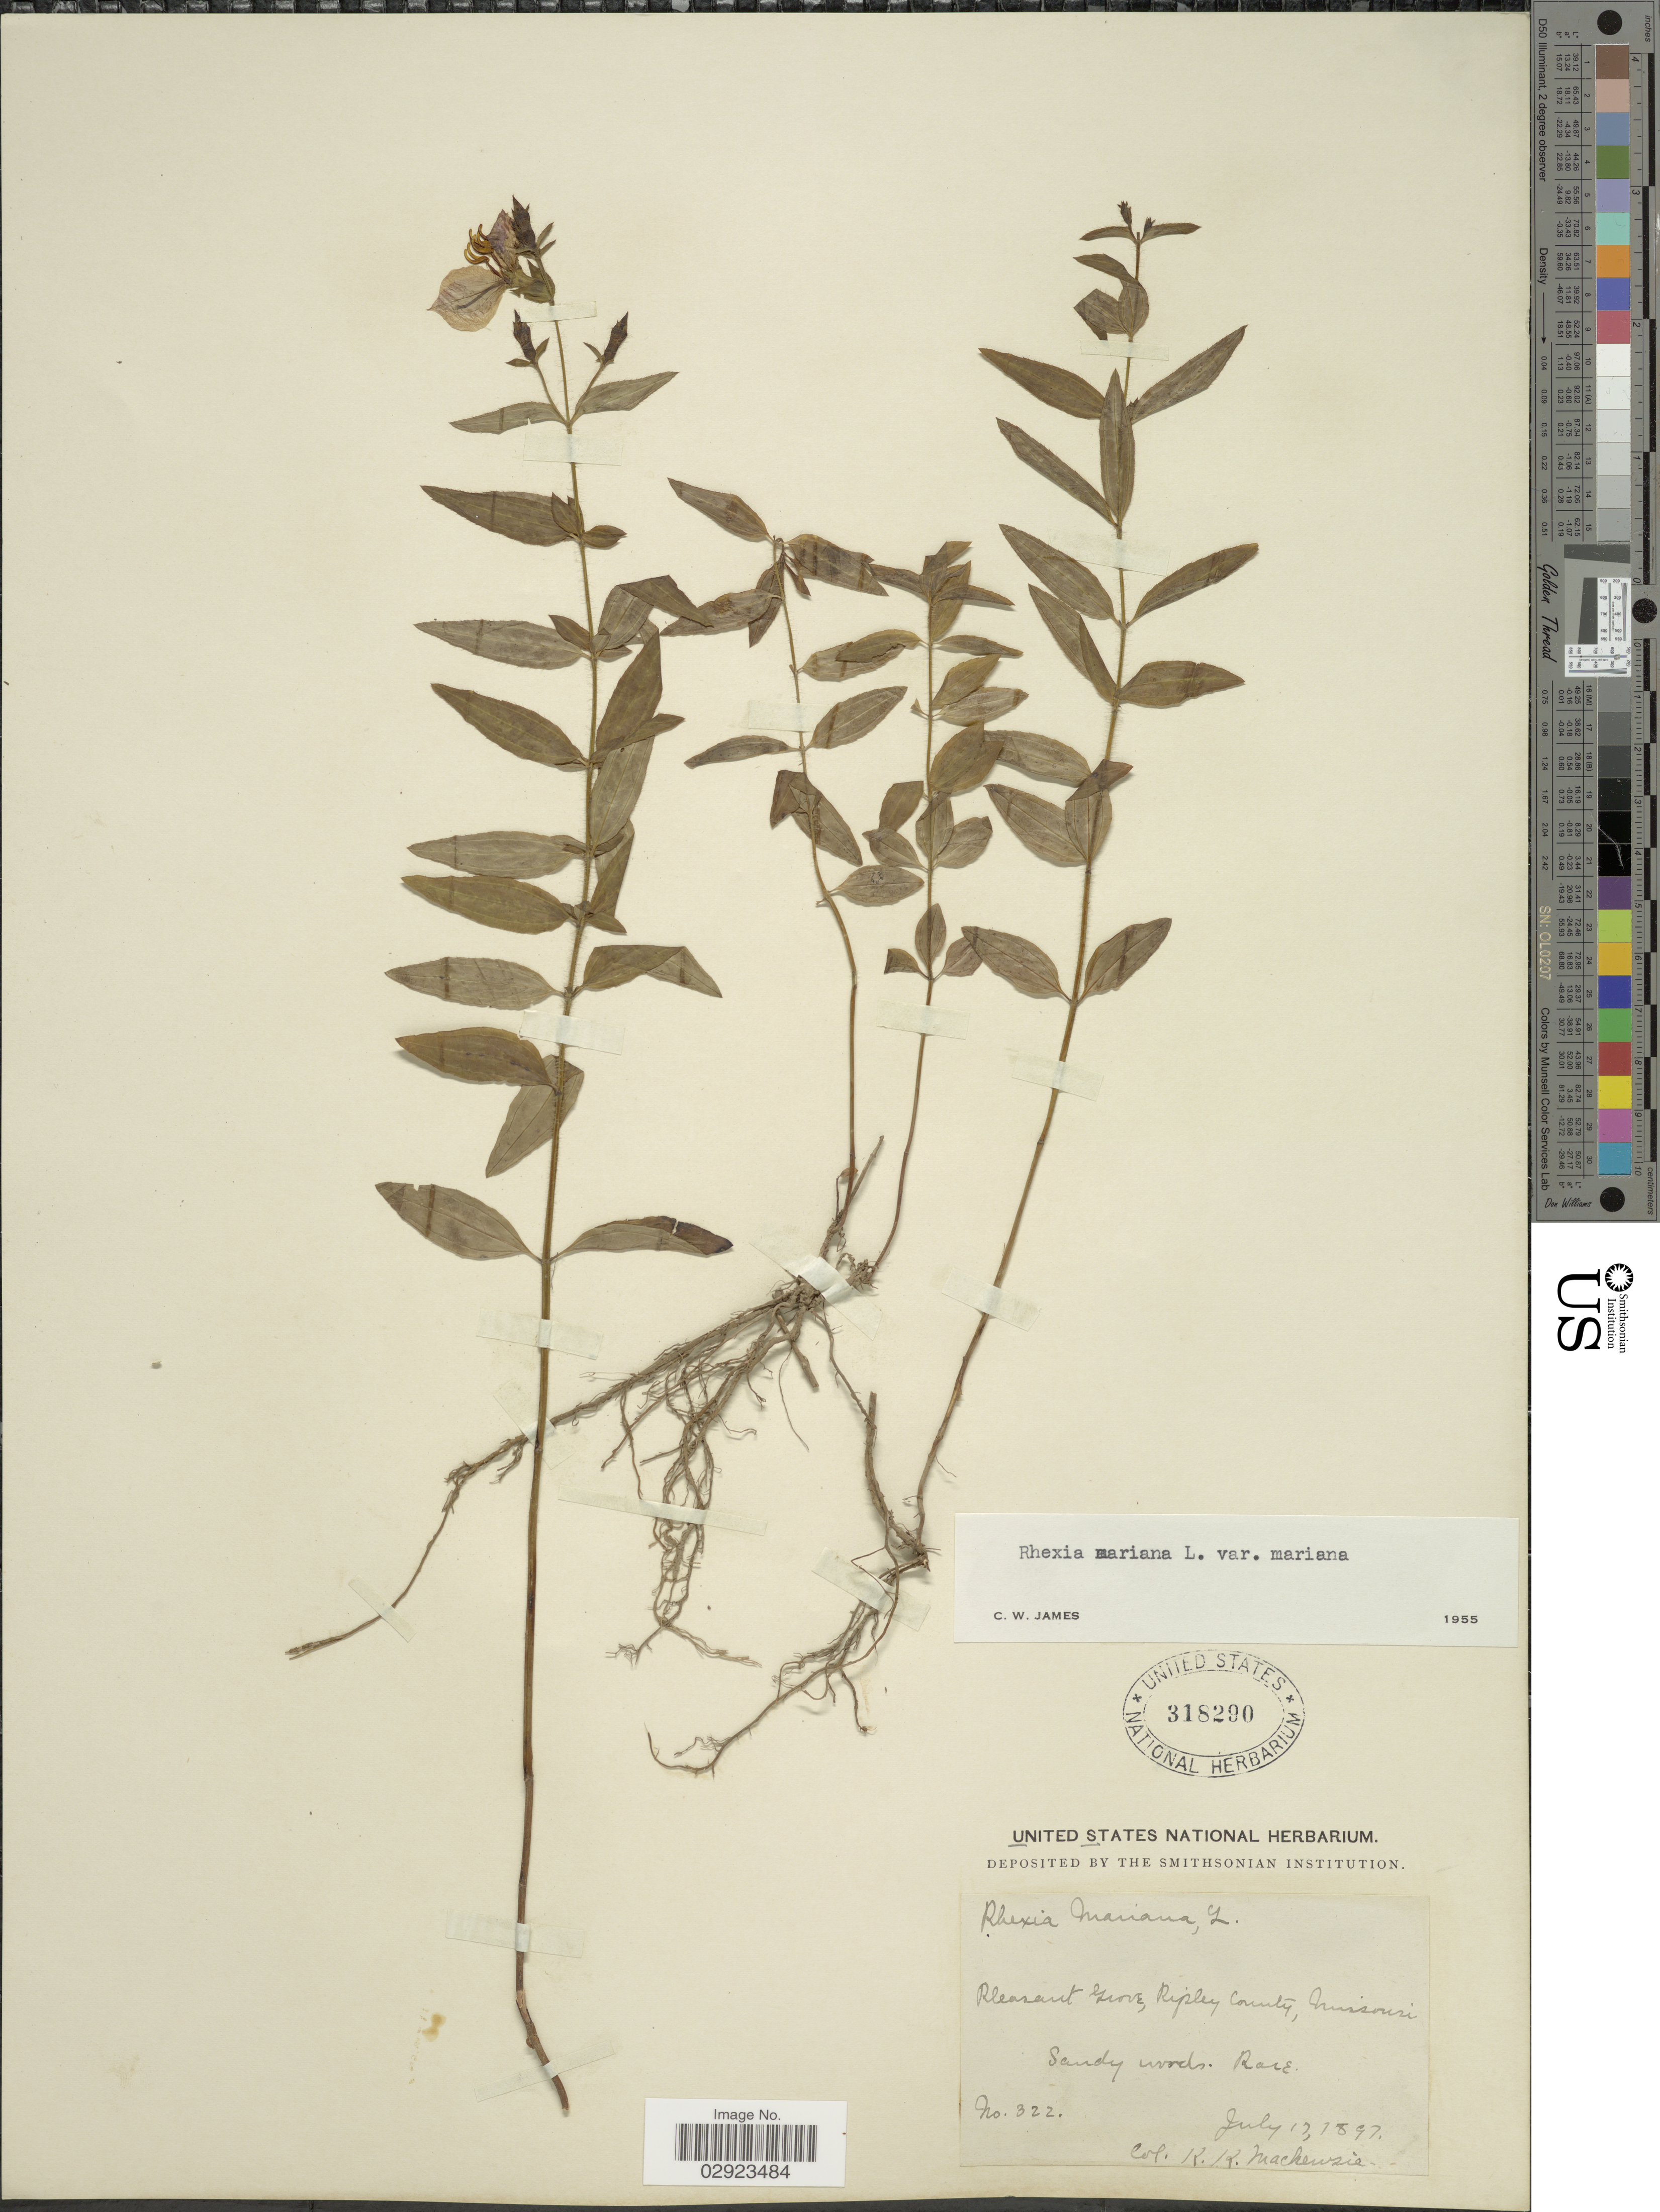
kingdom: Plantae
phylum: Tracheophyta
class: Magnoliopsida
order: Myrtales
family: Melastomataceae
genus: Rhexia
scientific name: Rhexia mariana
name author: L.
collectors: K. K. Mackenzie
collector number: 322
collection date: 1897-07-17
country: United States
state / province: Missouri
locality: Pleasant Grove, Ripley County.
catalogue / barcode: US 318290